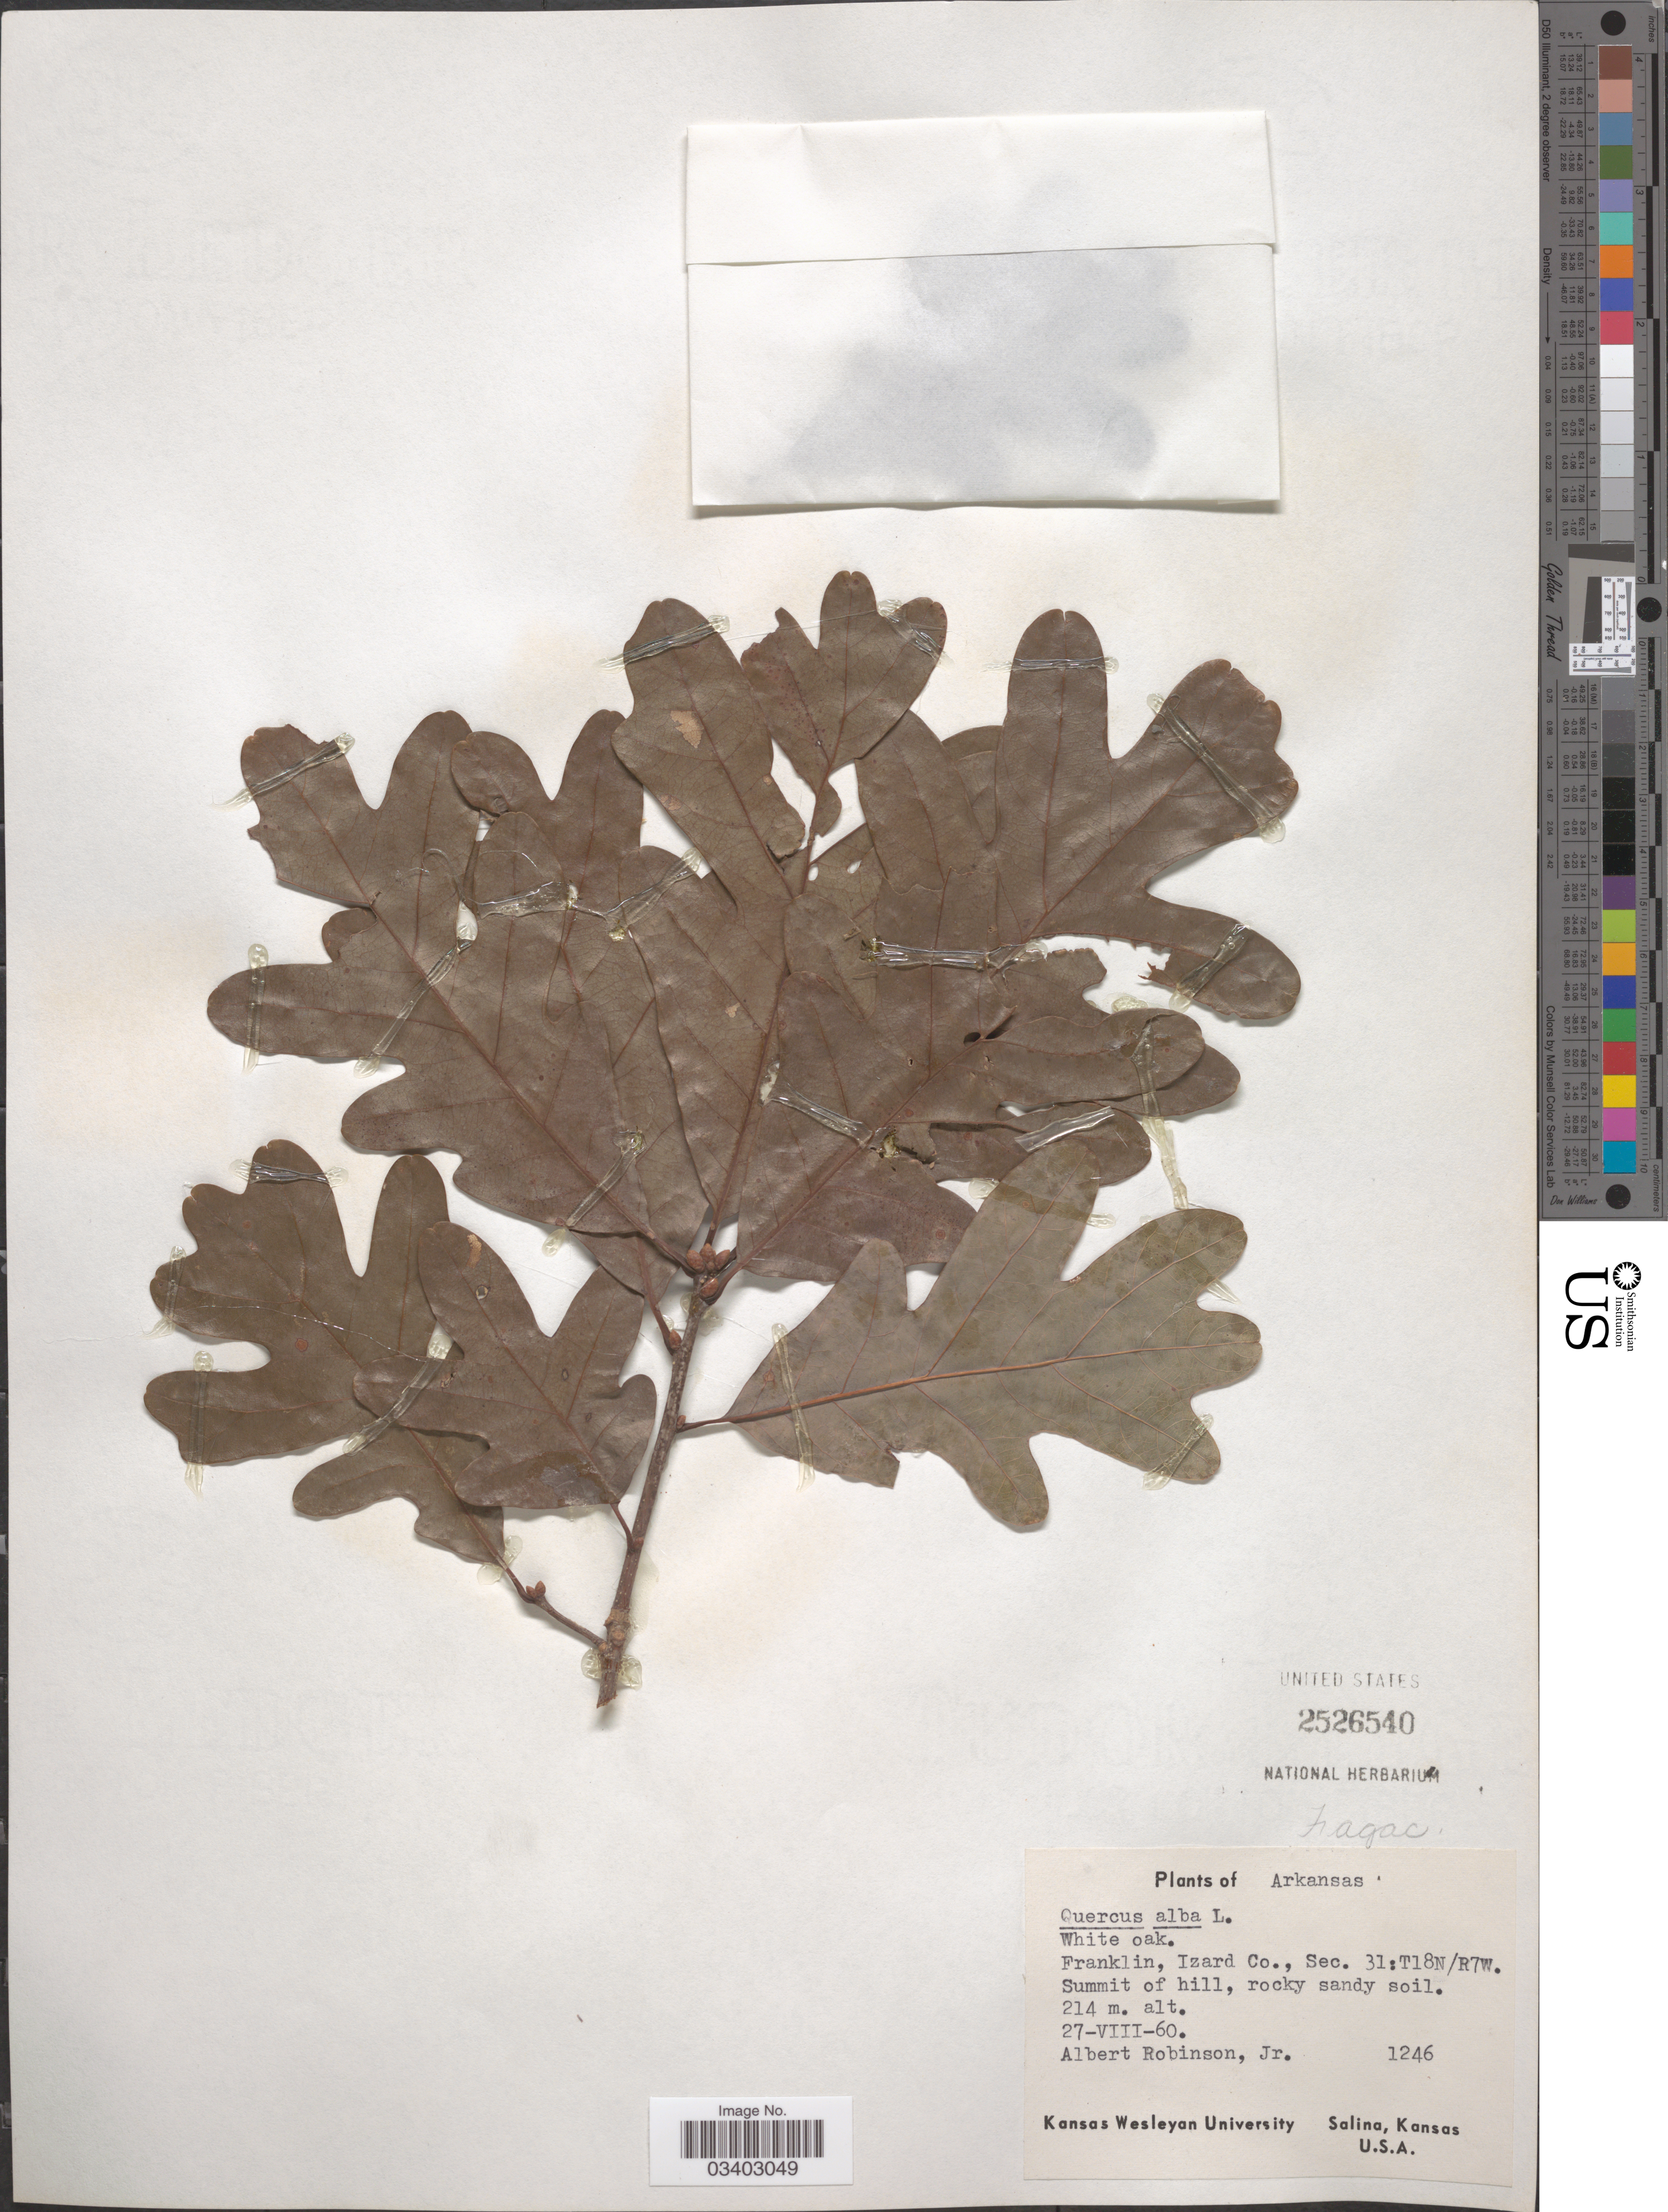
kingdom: Plantae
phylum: Tracheophyta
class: Magnoliopsida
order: Fagales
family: Fagaceae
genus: Quercus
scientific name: Quercus alba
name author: L.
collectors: A. Robinson Jr.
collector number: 1246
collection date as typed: Transcribed d/m/y: 27/8/60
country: United States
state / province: Arkansas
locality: Franklin, Izard Co., Sec. 31: T18N/R7W. Summit of hill, rocky sandy oil.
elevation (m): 214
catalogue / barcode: US 2526540